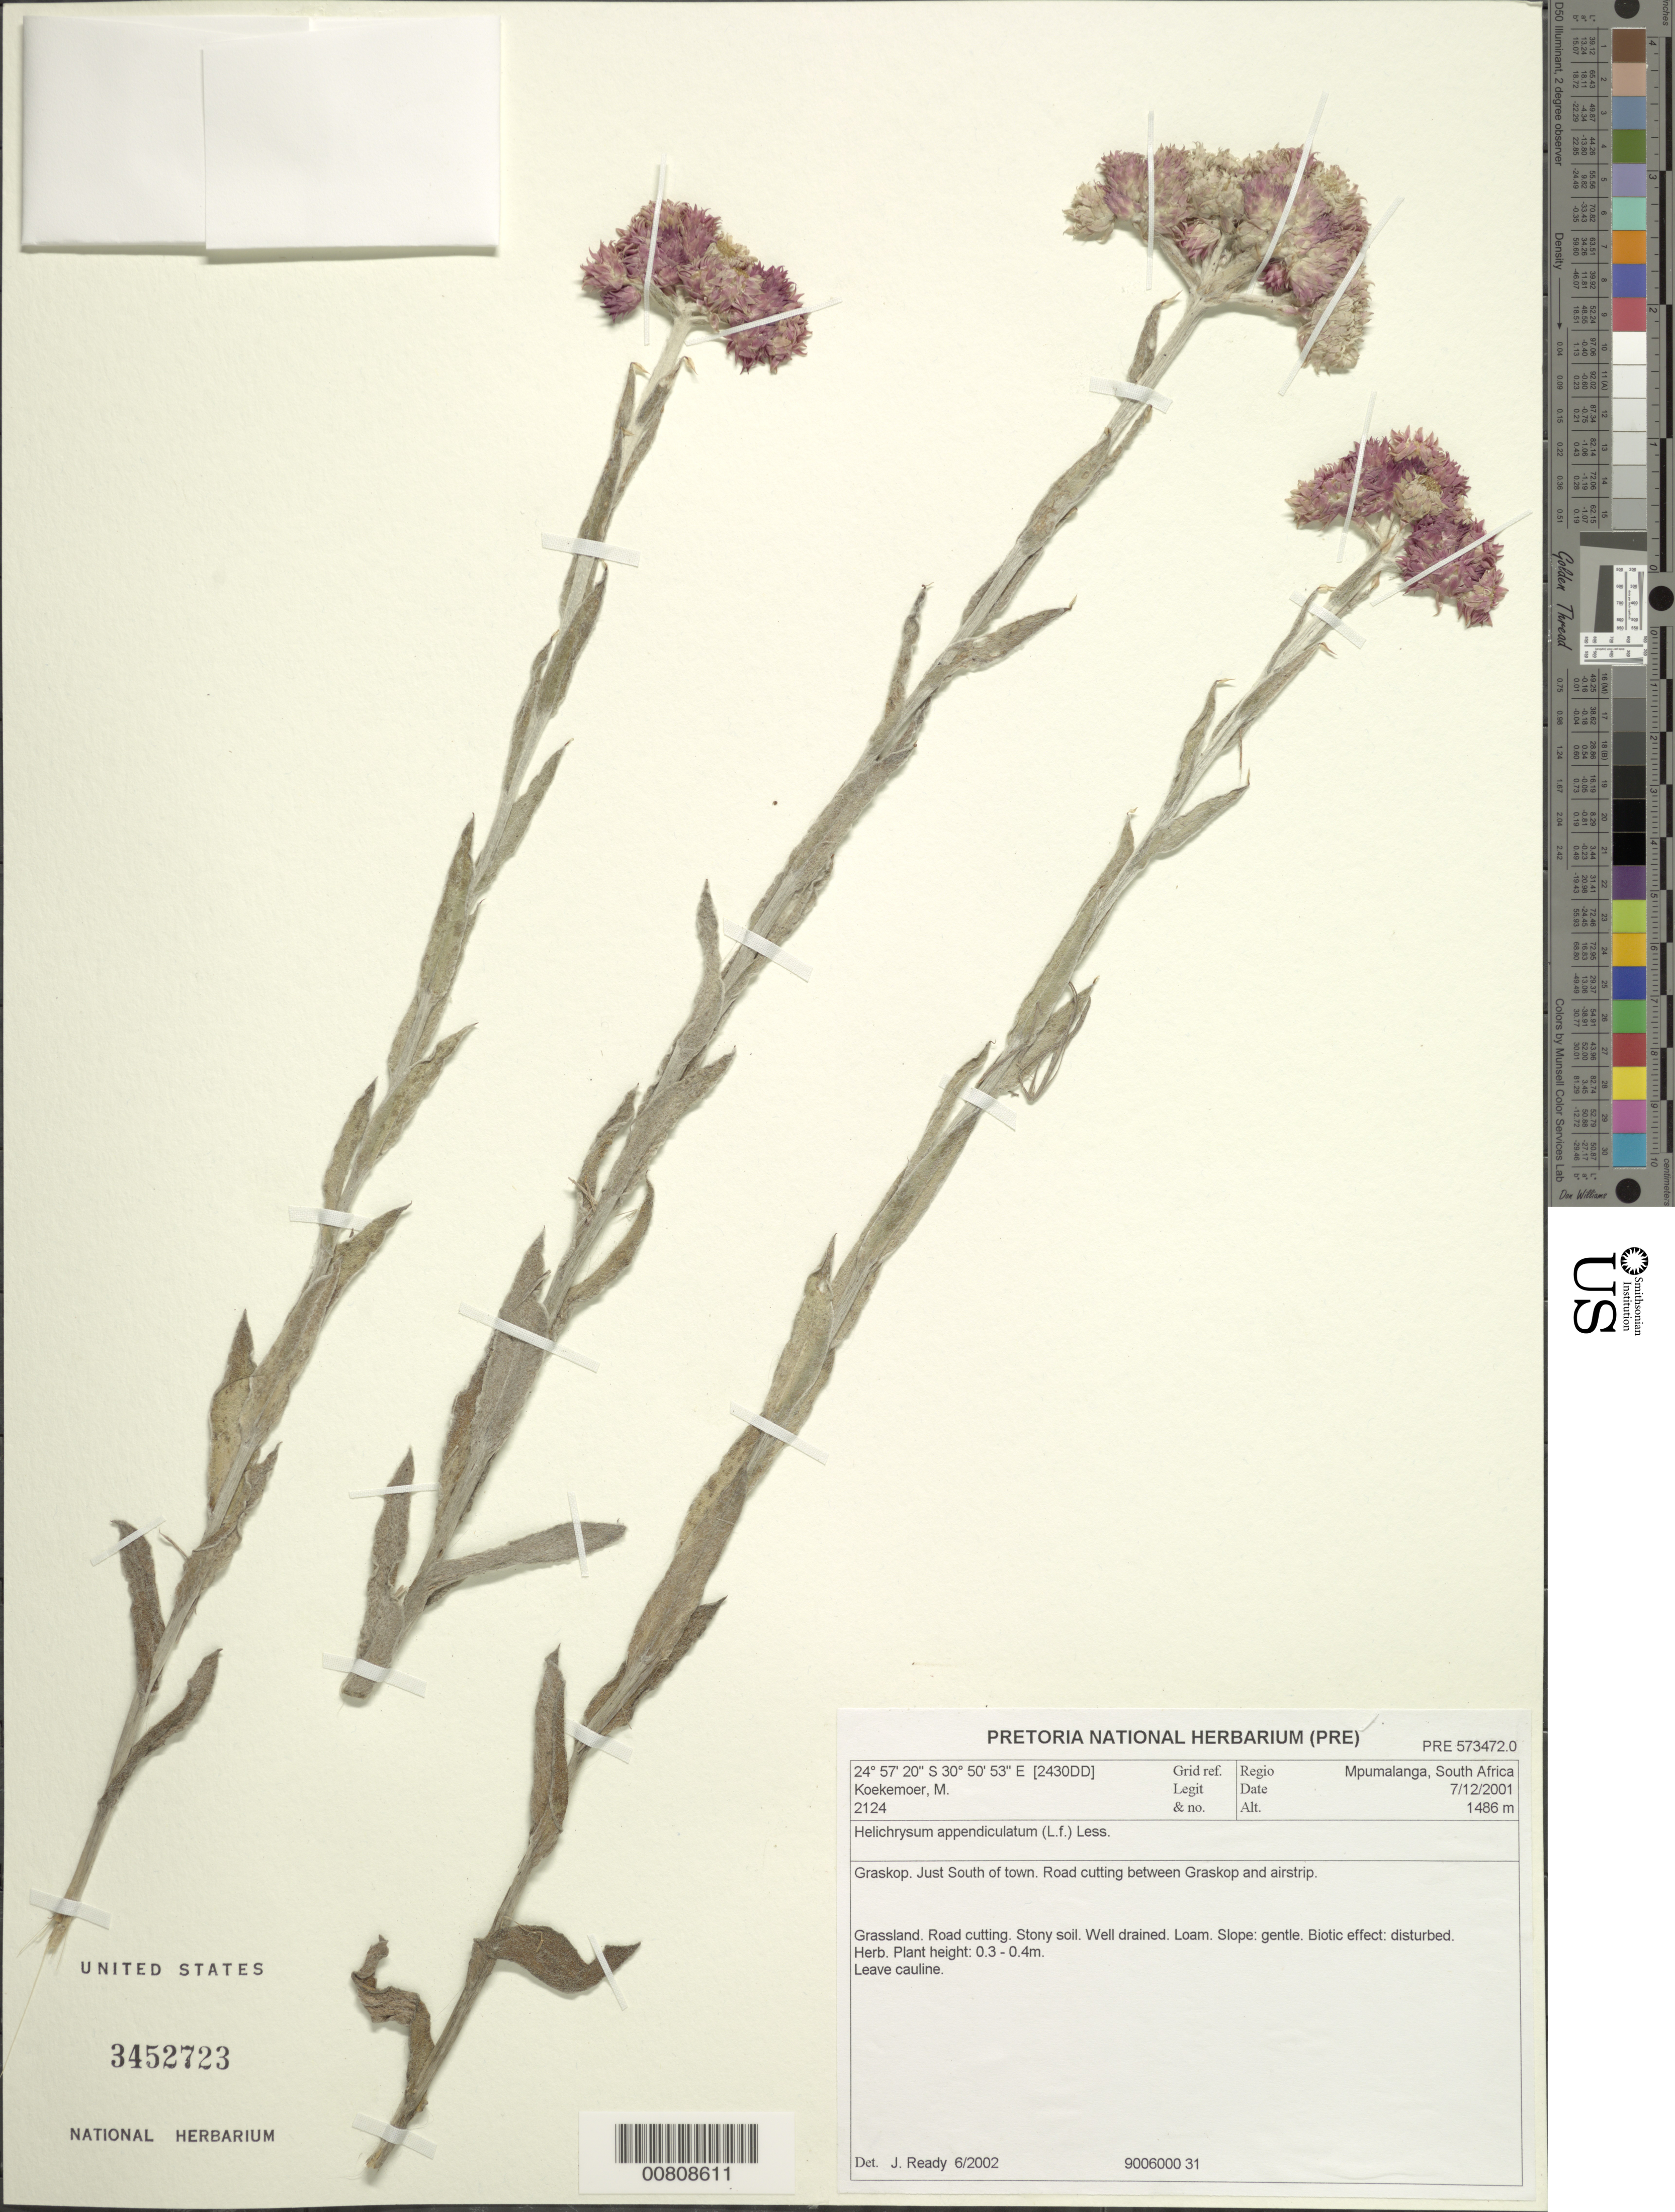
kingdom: Plantae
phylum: Tracheophyta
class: Magnoliopsida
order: Asterales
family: Asteraceae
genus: Helichrysum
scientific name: Helichrysum appendiculatum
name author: (L. f.) Less.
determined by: Ready, J.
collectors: M. Koekemoer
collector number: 2124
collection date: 2001-12-07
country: South Africa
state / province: Mpumalanga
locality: Graskop, S of town, road between Graskop and airstrip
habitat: Grassland, road cutting, stony soil, well-drained, loam, gentle slope, disturbed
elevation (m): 1486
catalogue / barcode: US 3452723